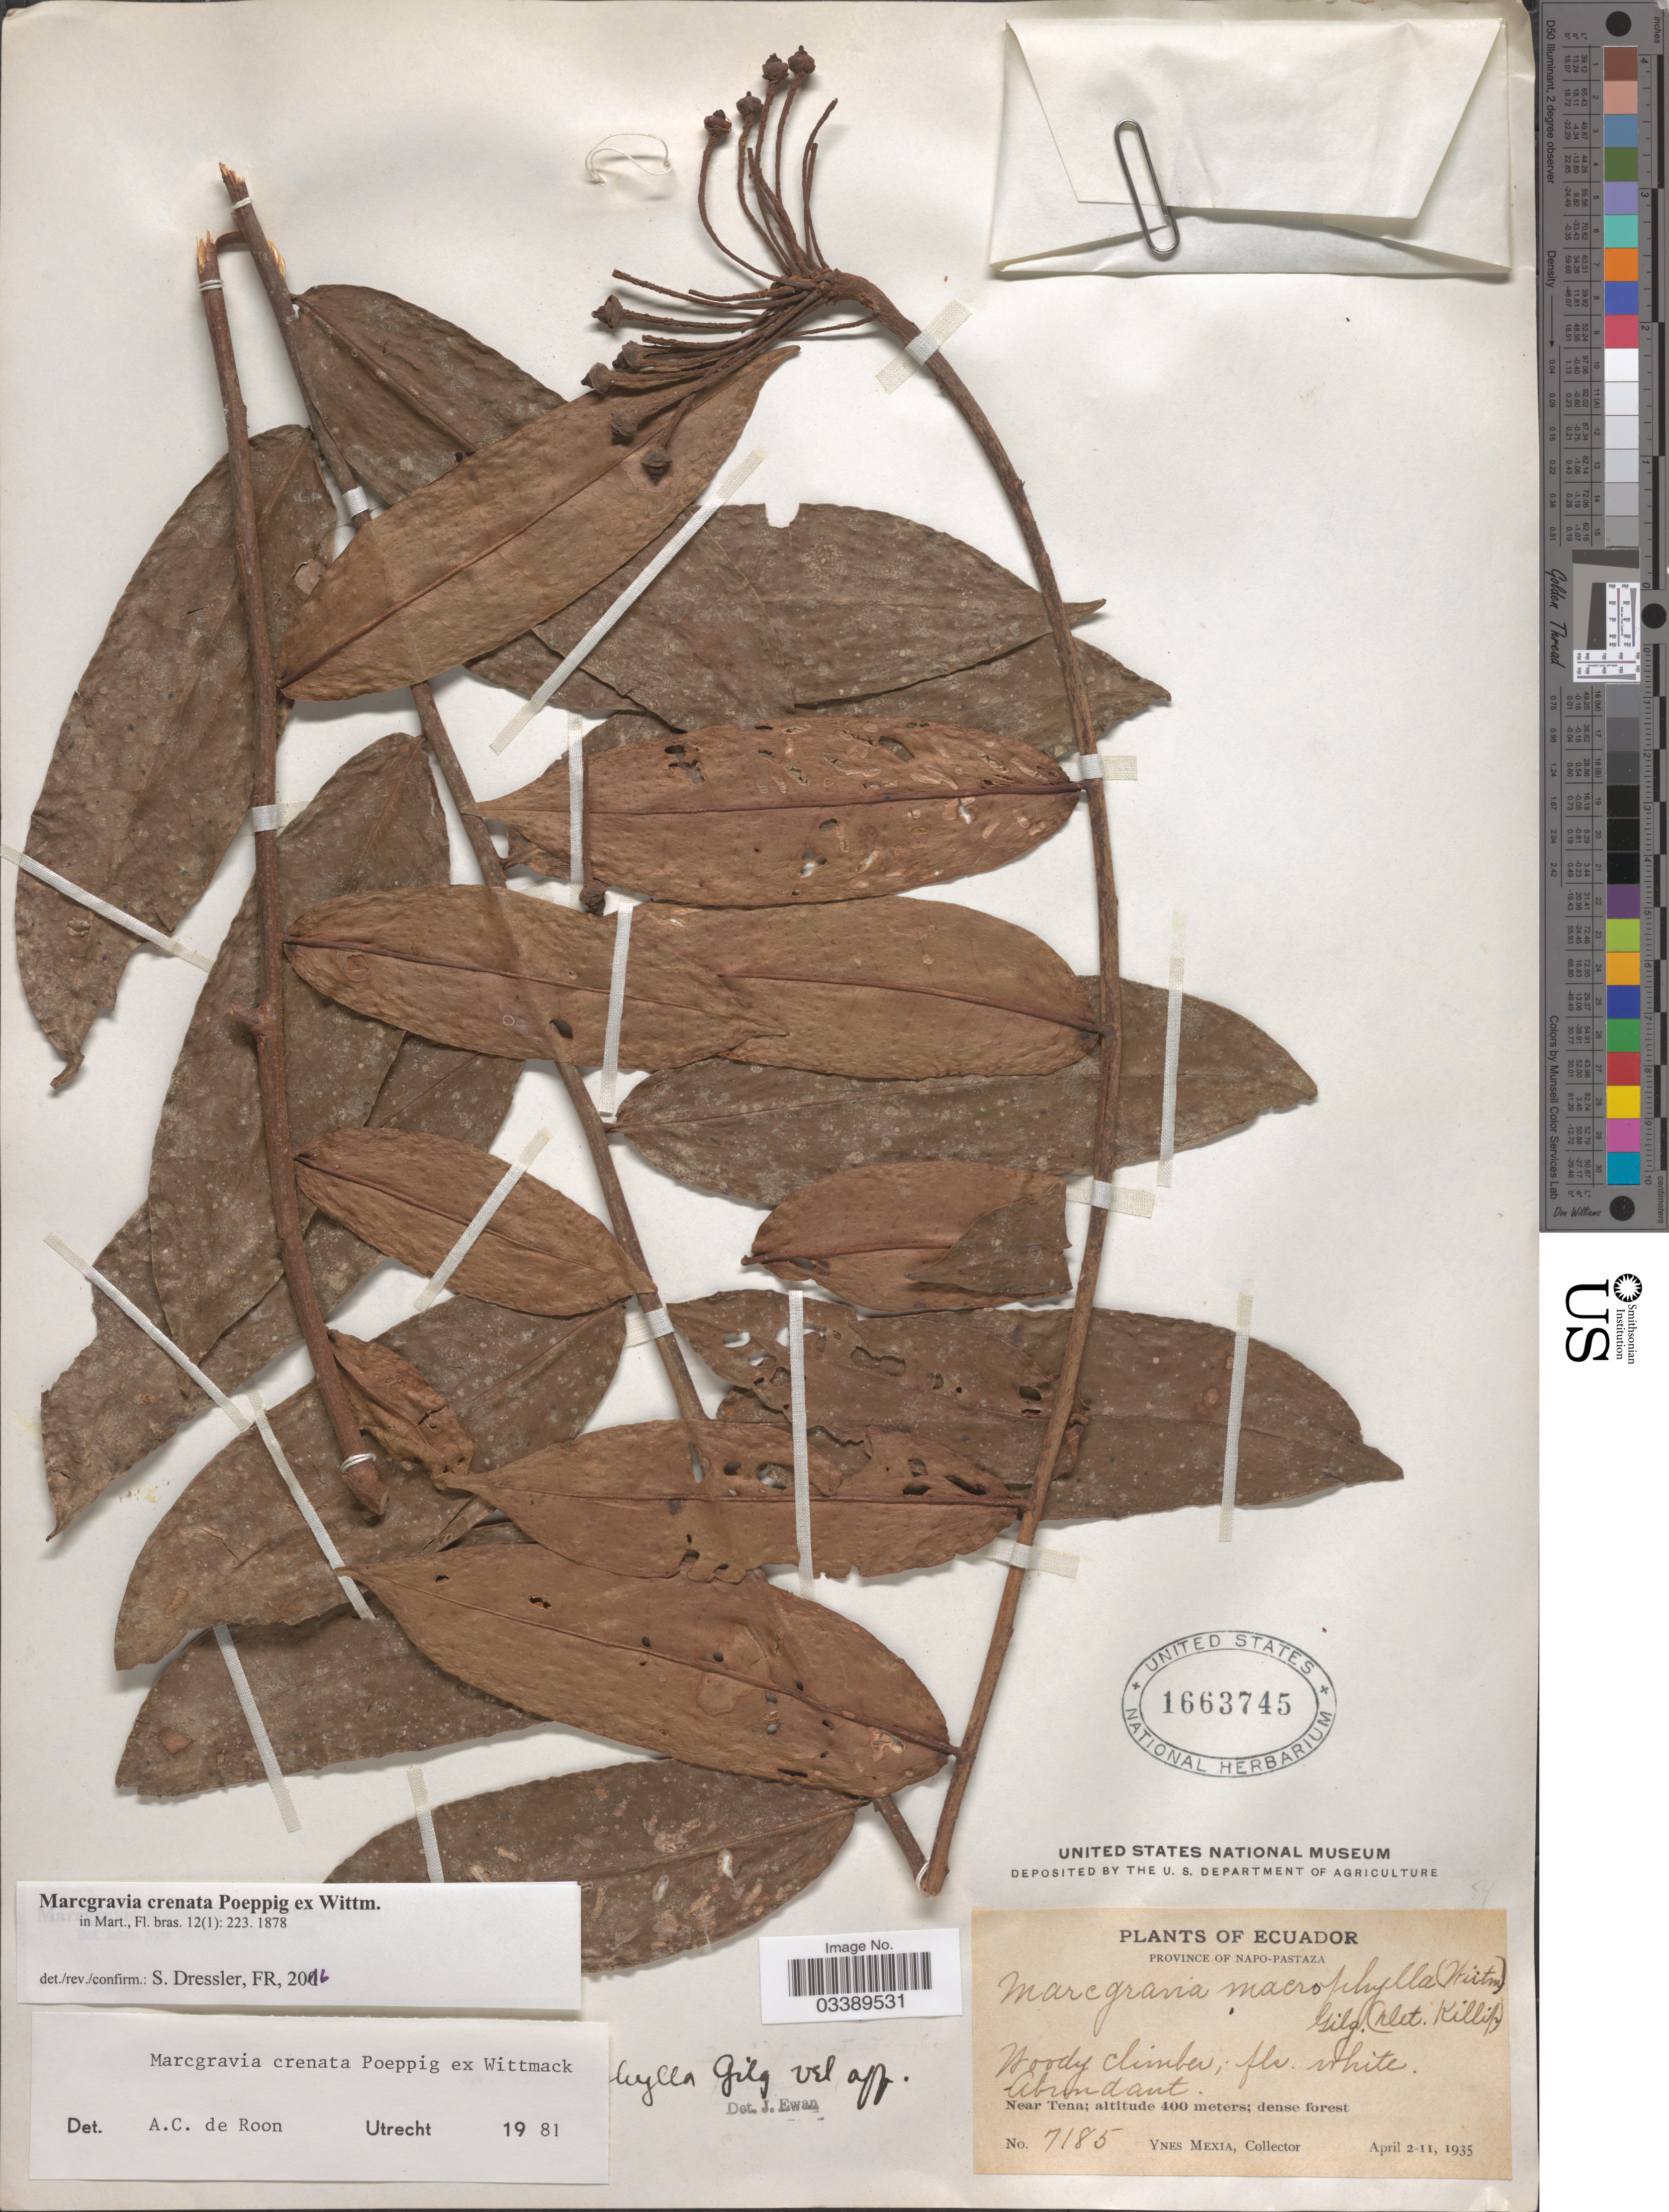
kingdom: Plantae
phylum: Tracheophyta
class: Magnoliopsida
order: Ericales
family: Marcgraviaceae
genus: Marcgravia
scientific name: Marcgravia crenata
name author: Poepp. ex Wittm.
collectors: Y. Mexia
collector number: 7185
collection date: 1935-04-02/1935-04-11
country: Ecuador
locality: Province of Napo-Pastaza, Near Tena.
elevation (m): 400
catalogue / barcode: US 1663745